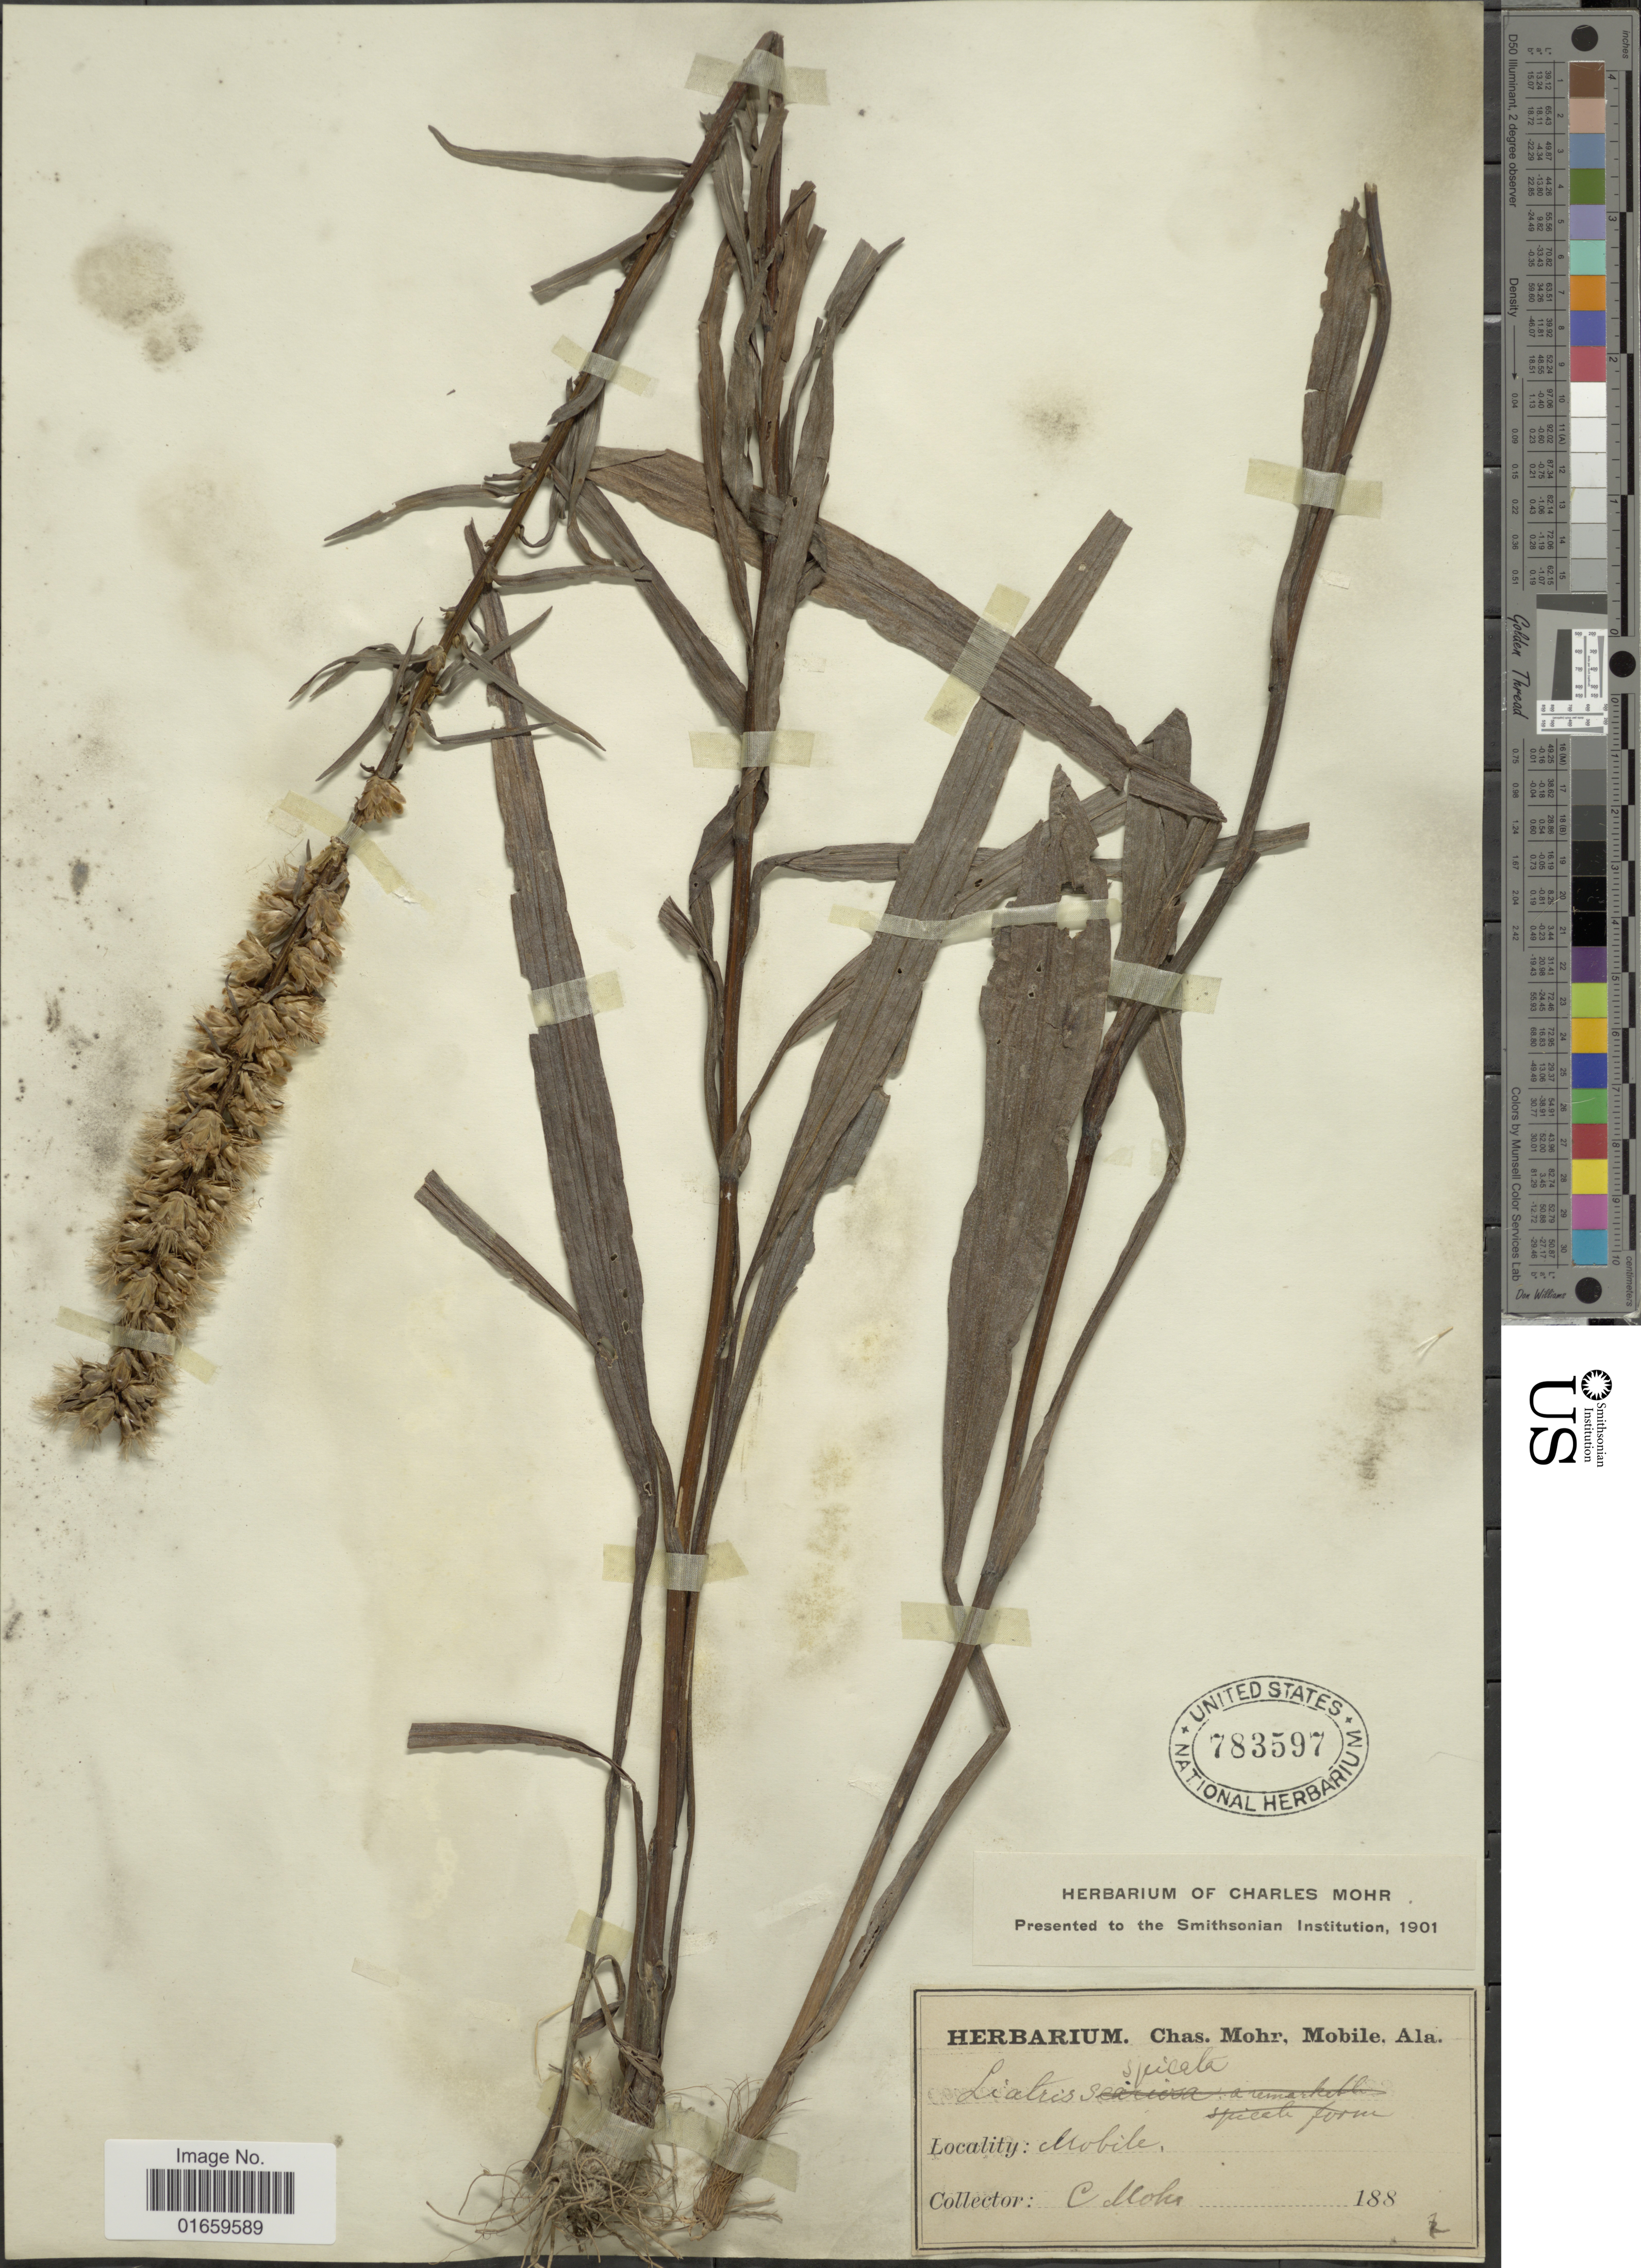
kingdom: Plantae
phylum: Tracheophyta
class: Magnoliopsida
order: Asterales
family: Asteraceae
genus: Liatris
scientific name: Liatris spicata var. resinosa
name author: (Nutt.) Gaiser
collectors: Mohr, C. T. (herbarium)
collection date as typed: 188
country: United States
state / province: Alabama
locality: Mobile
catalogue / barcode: US 783597